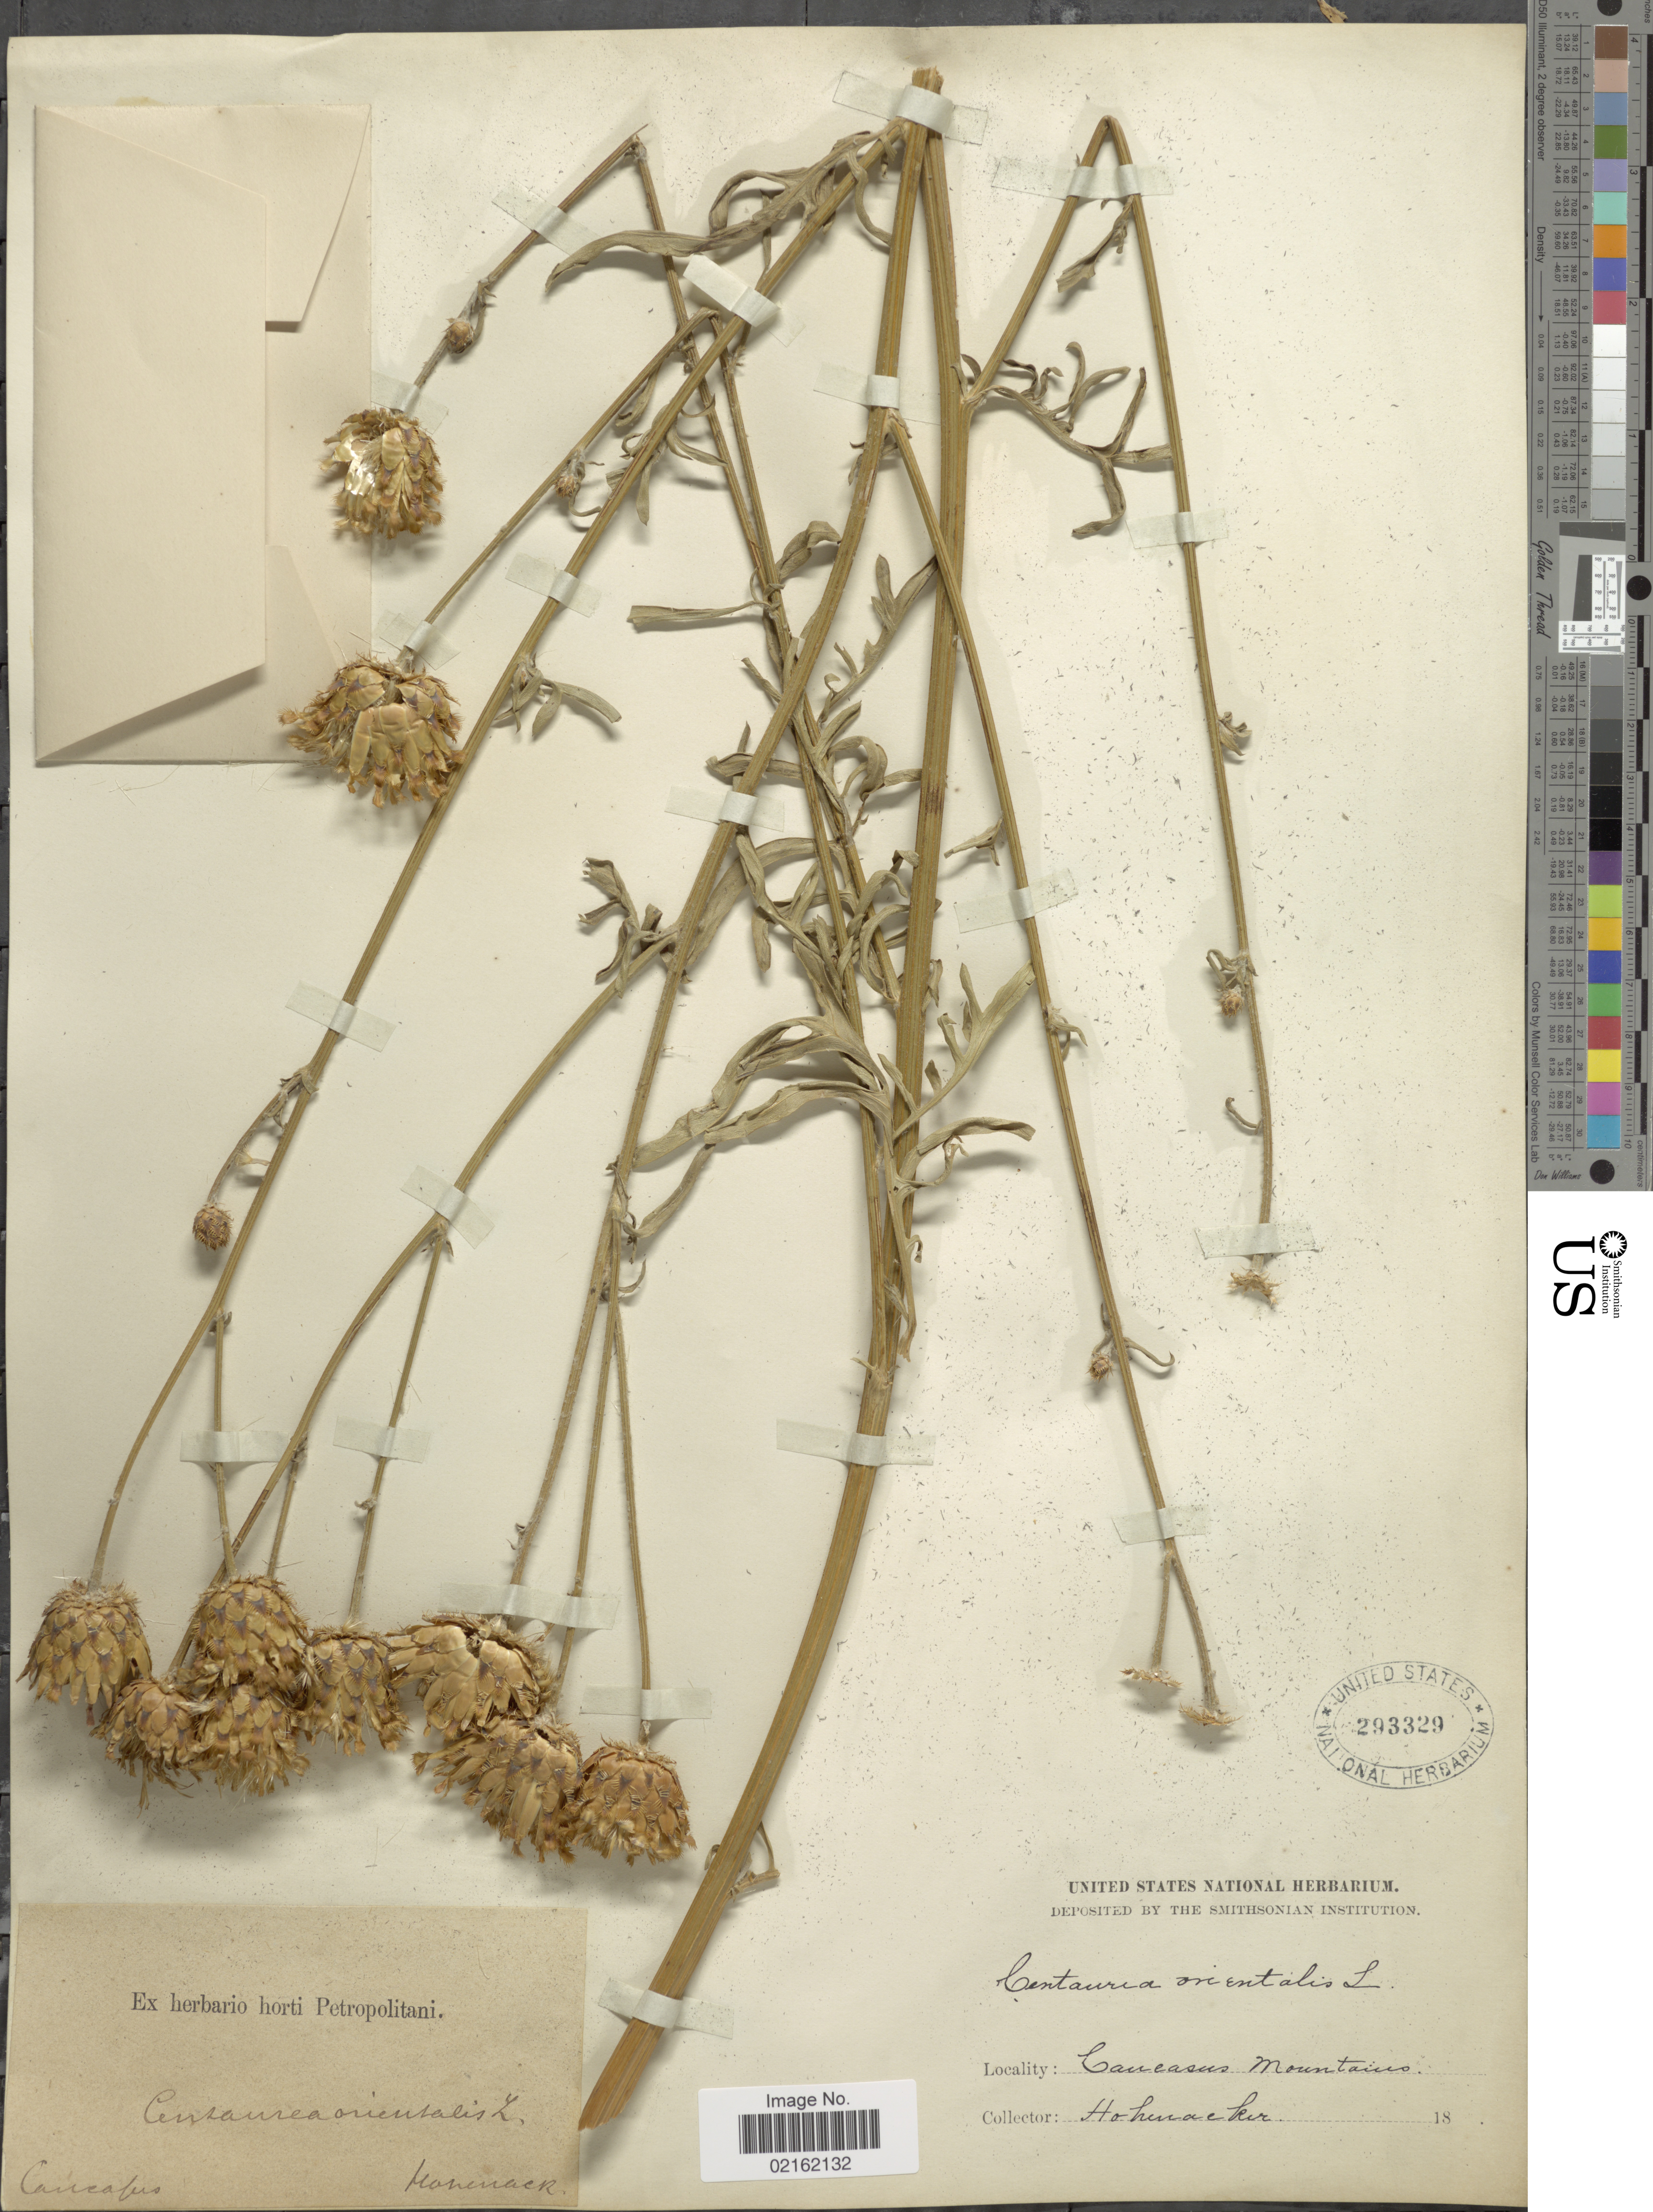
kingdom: Plantae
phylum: Tracheophyta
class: Magnoliopsida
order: Asterales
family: Asteraceae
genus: Centaurea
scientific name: Centaurea orientalis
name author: L.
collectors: Hohenacker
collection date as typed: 18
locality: Cauceasus Mountains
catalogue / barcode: US 293329